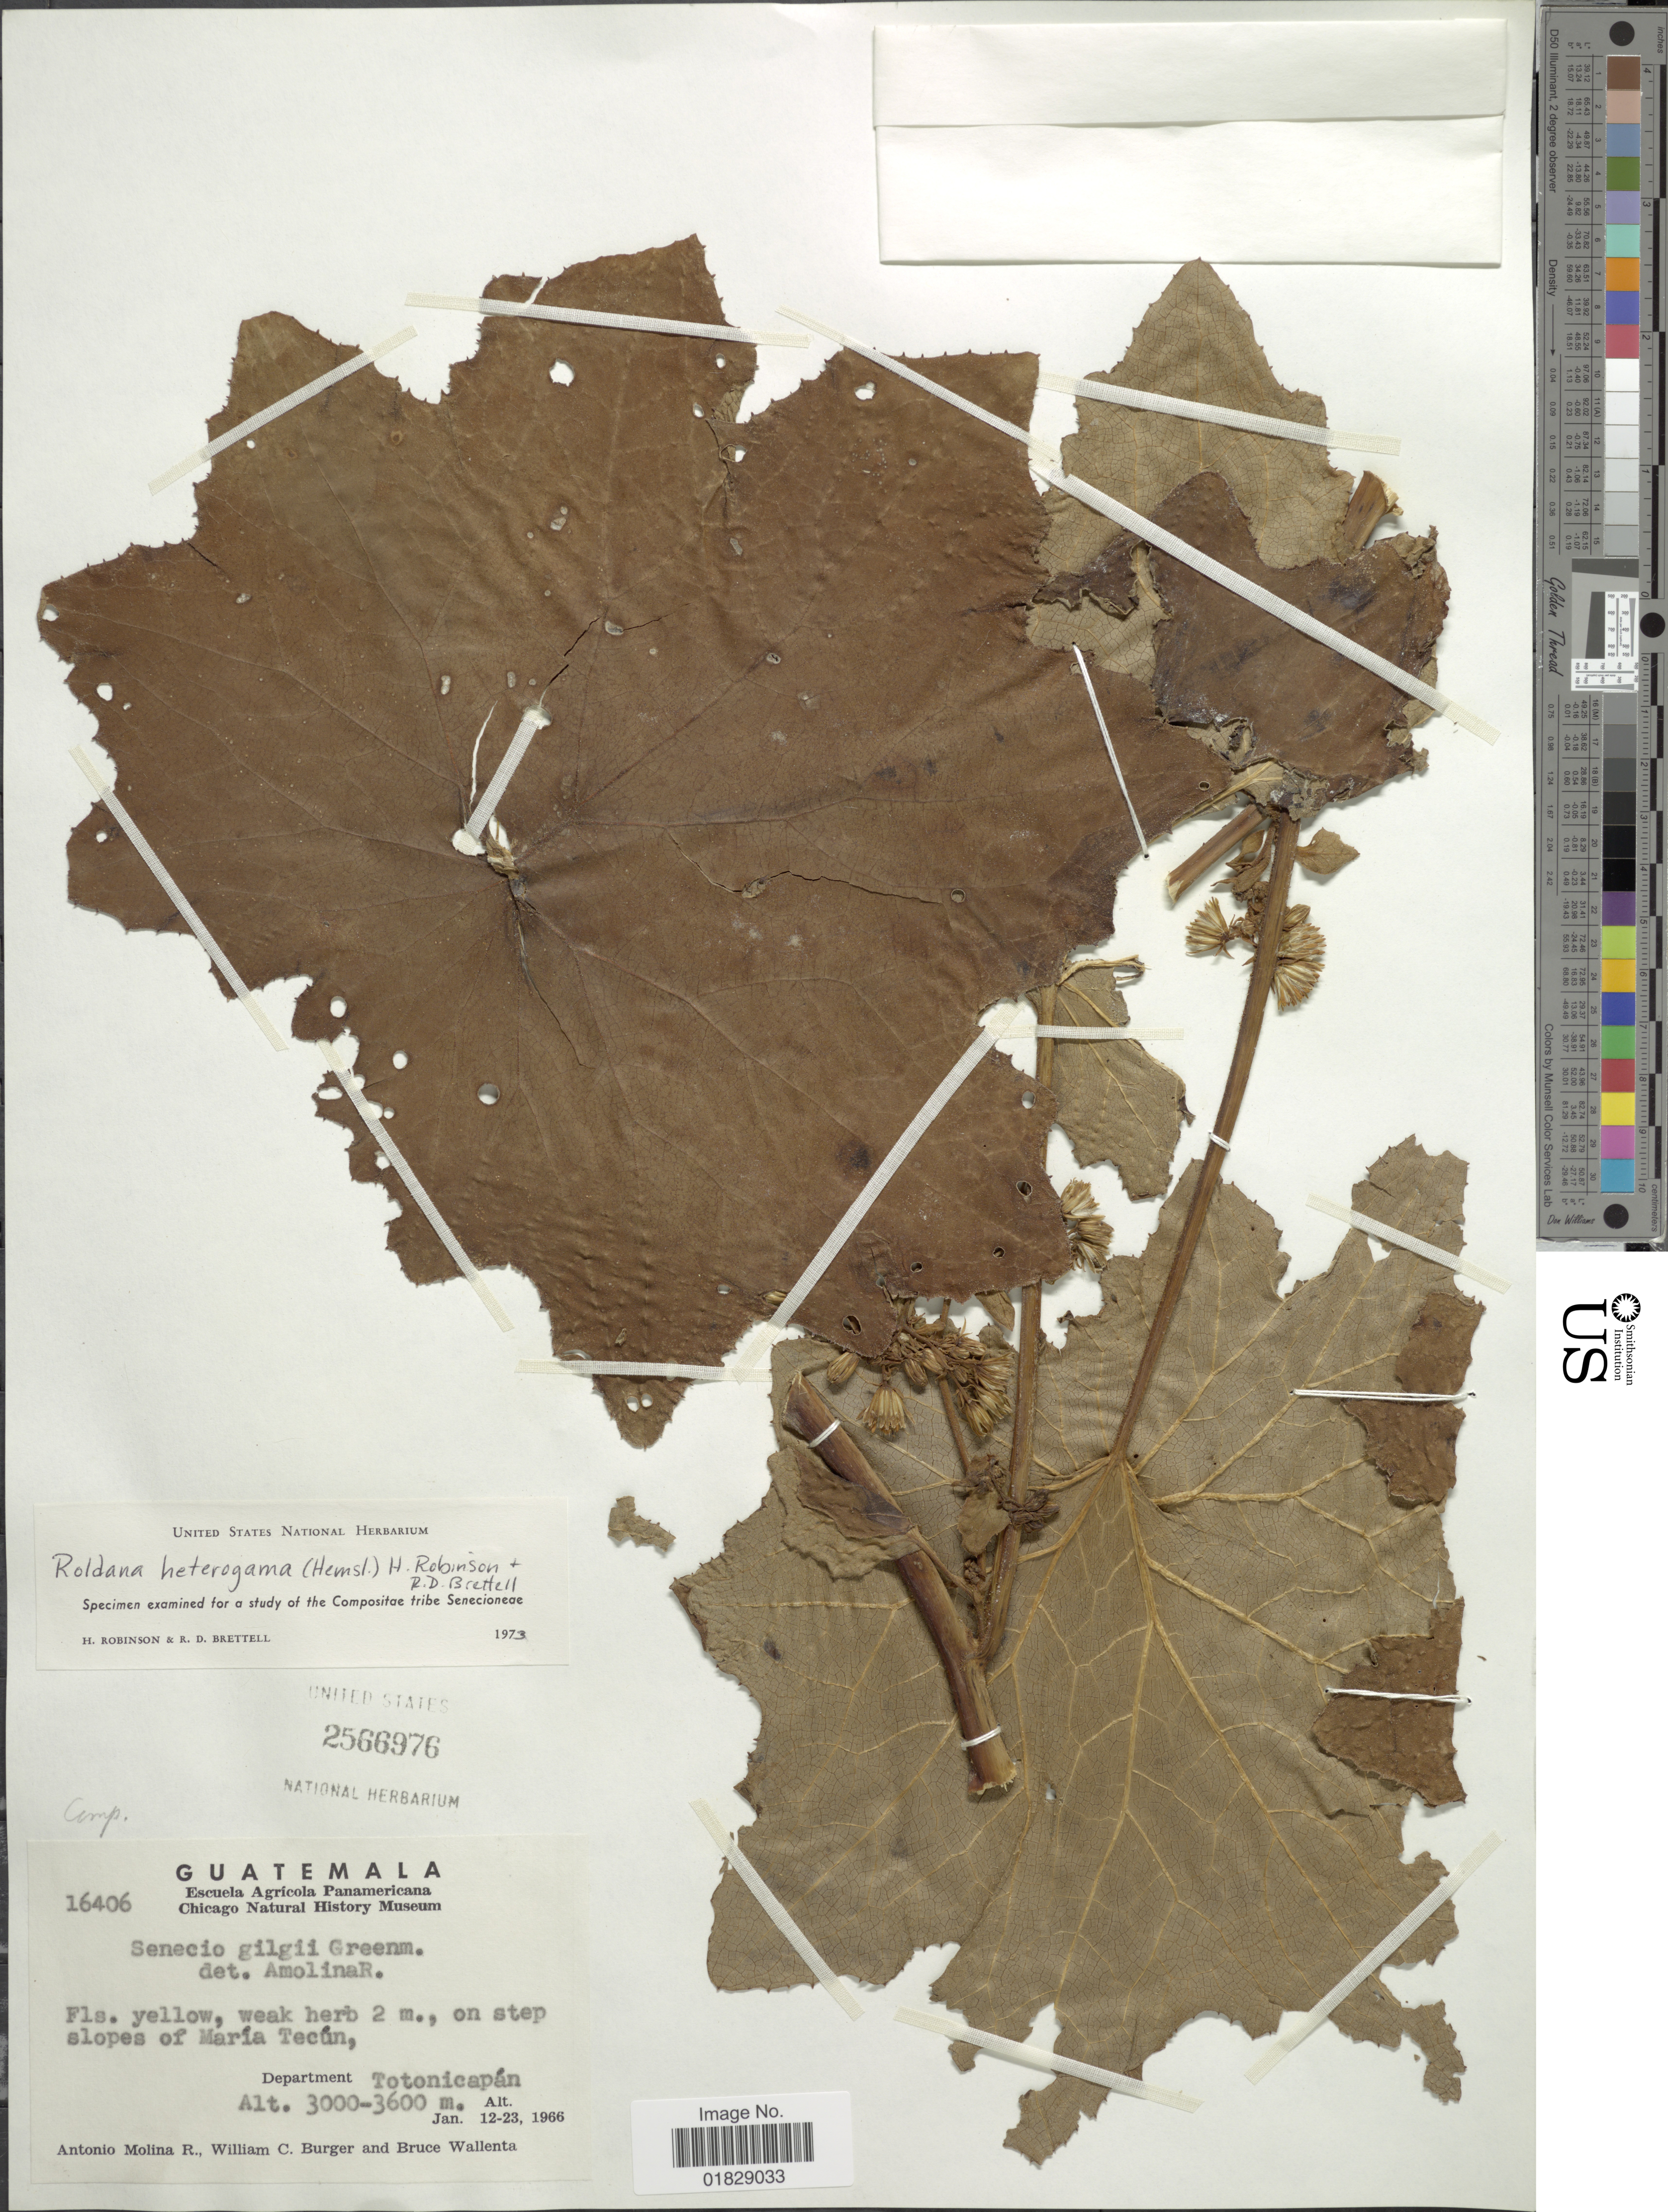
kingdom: Plantae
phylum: Tracheophyta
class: Magnoliopsida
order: Asterales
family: Asteraceae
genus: Roldana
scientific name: Roldana heterogama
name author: (Benth.) H. Rob. & Brettell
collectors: A. Molina R., W. Burger & B. Wallenta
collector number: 16406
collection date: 1966-01-12/1966-01-23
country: Guatemala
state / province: Totonicapan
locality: On step slopes of María Tecún, Department Totonicapán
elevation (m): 3000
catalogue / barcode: US 2566976